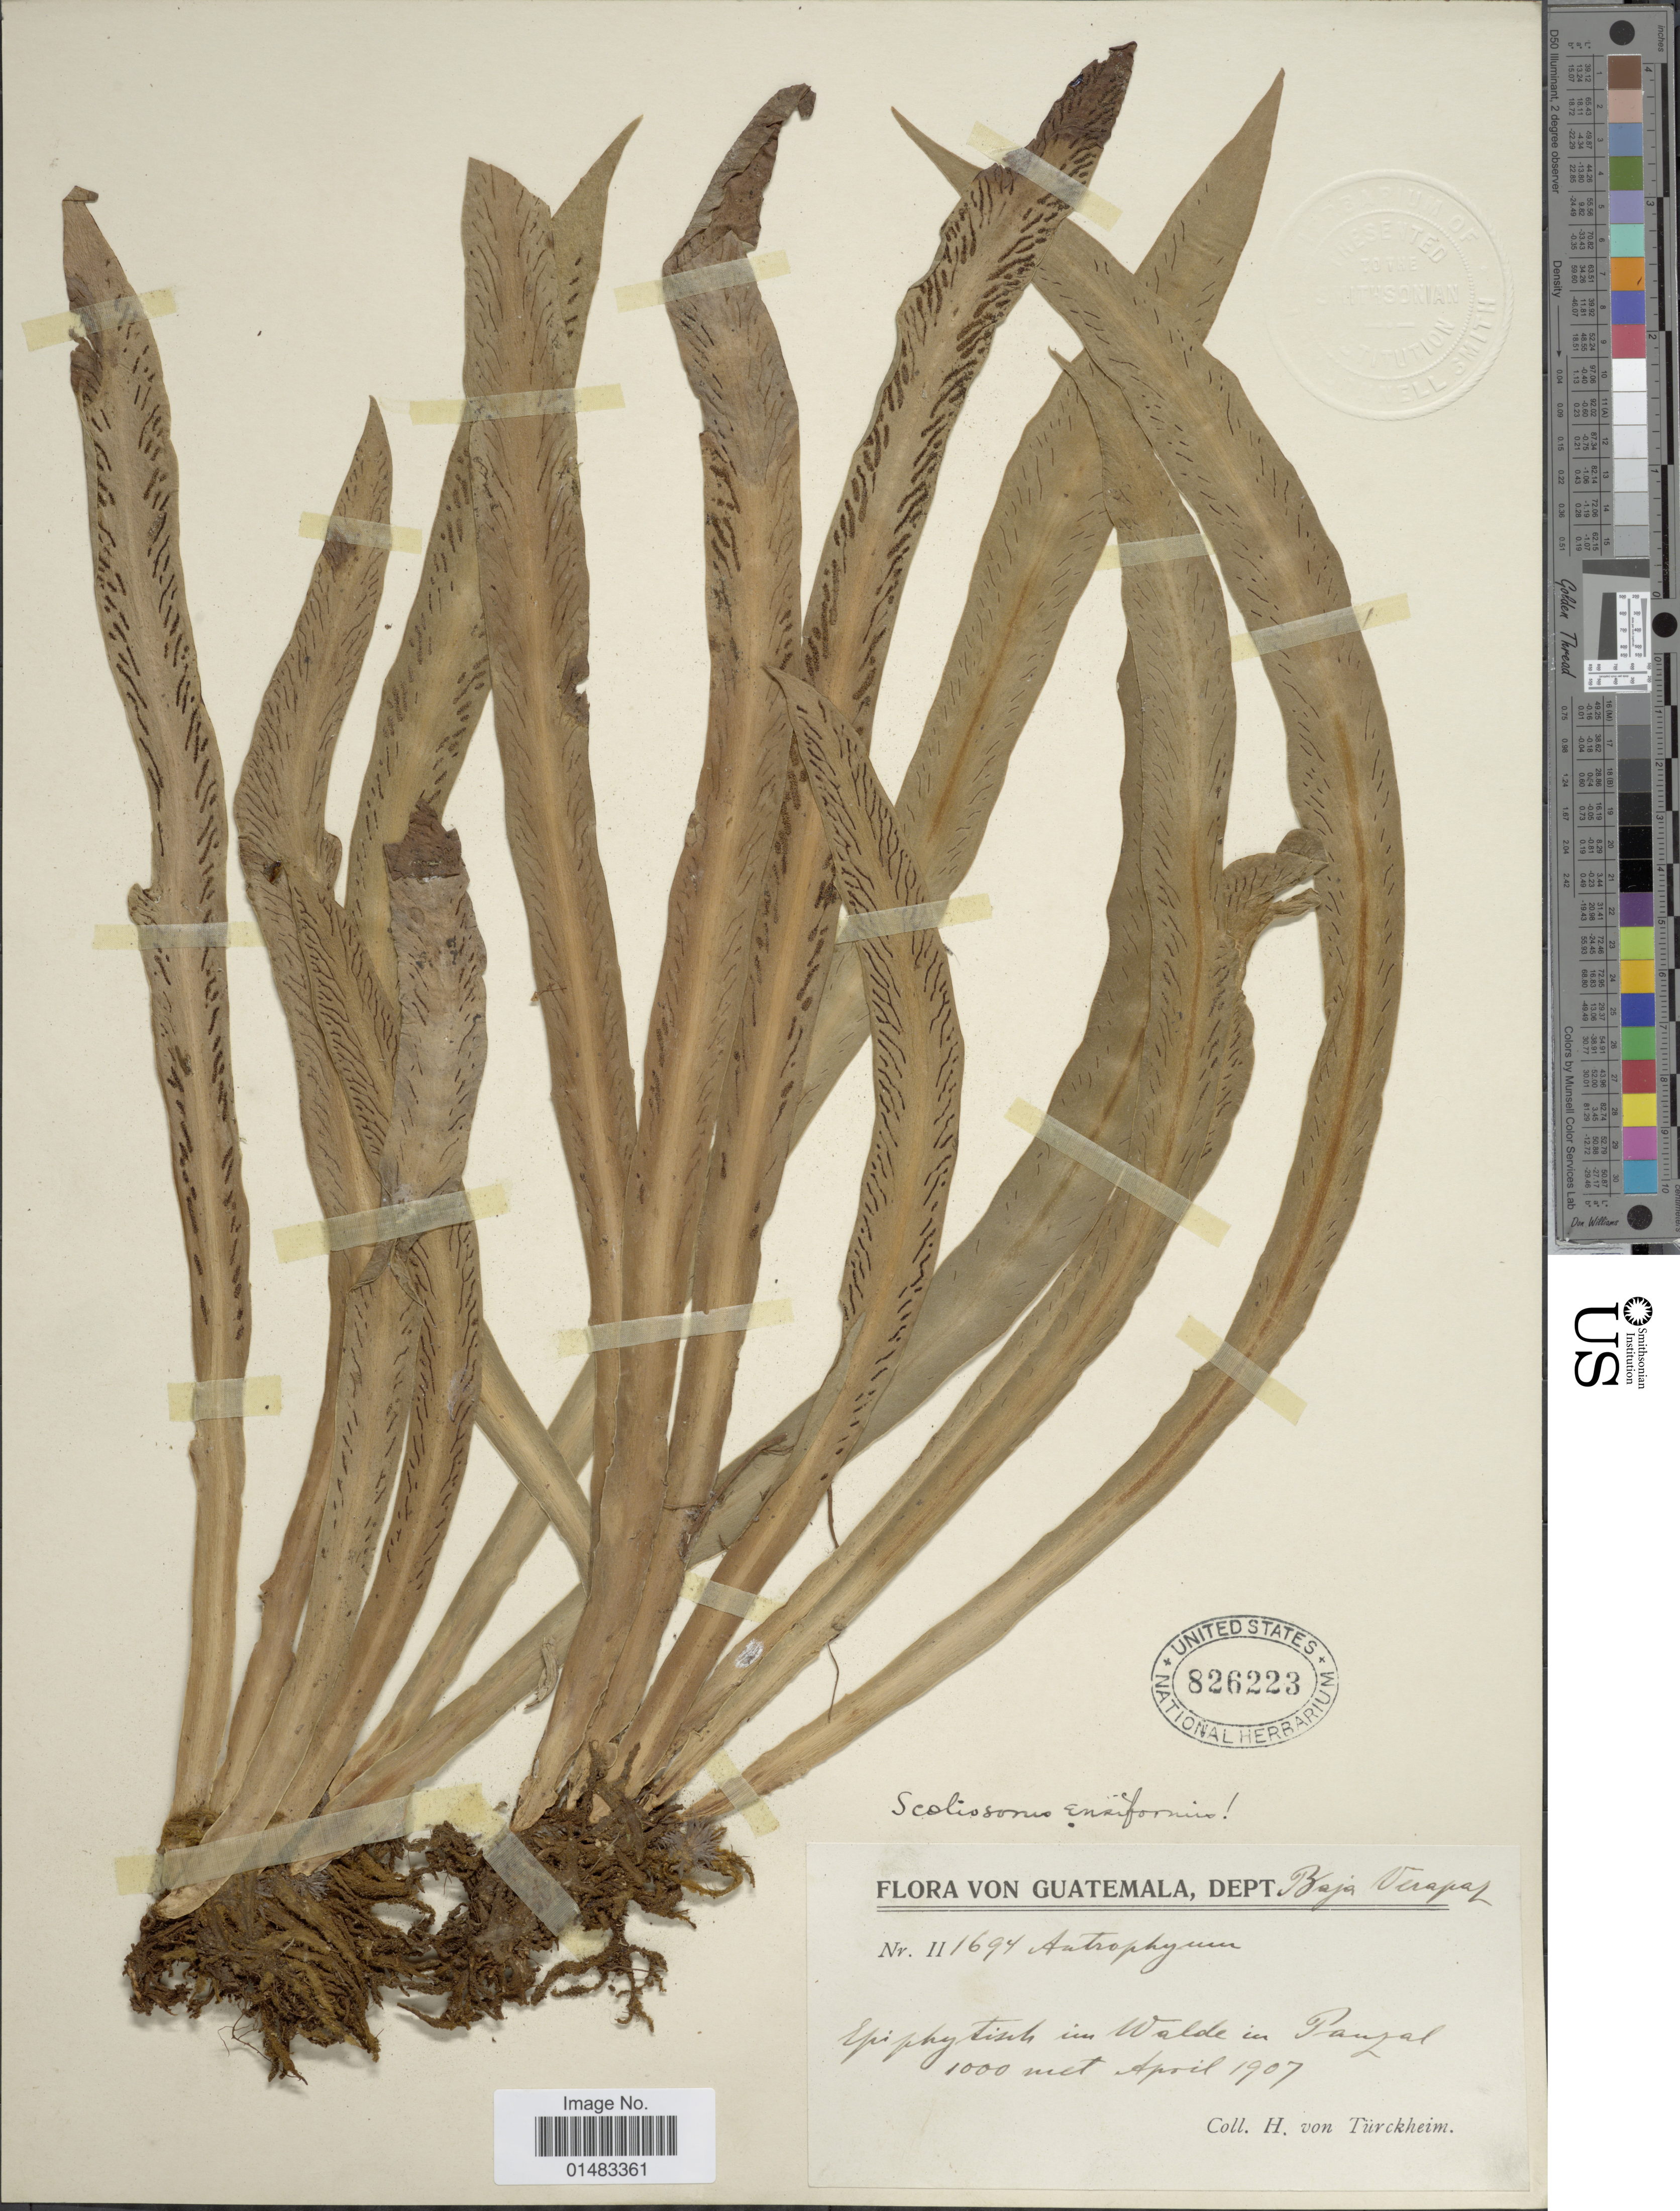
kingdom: Plantae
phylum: Tracheophyta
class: Polypodiopsida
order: Polypodiales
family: Pteridaceae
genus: Scoliosorus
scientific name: Scoliosorus ensiformis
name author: (Hook.) T. Moore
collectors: H. von Türckheim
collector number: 1694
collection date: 1907-04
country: Guatemala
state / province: Baja Verapaz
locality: Epiphytisch im walde in Panzal [epiphytic in the forest in Pansal]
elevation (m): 1000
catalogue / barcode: US 826223